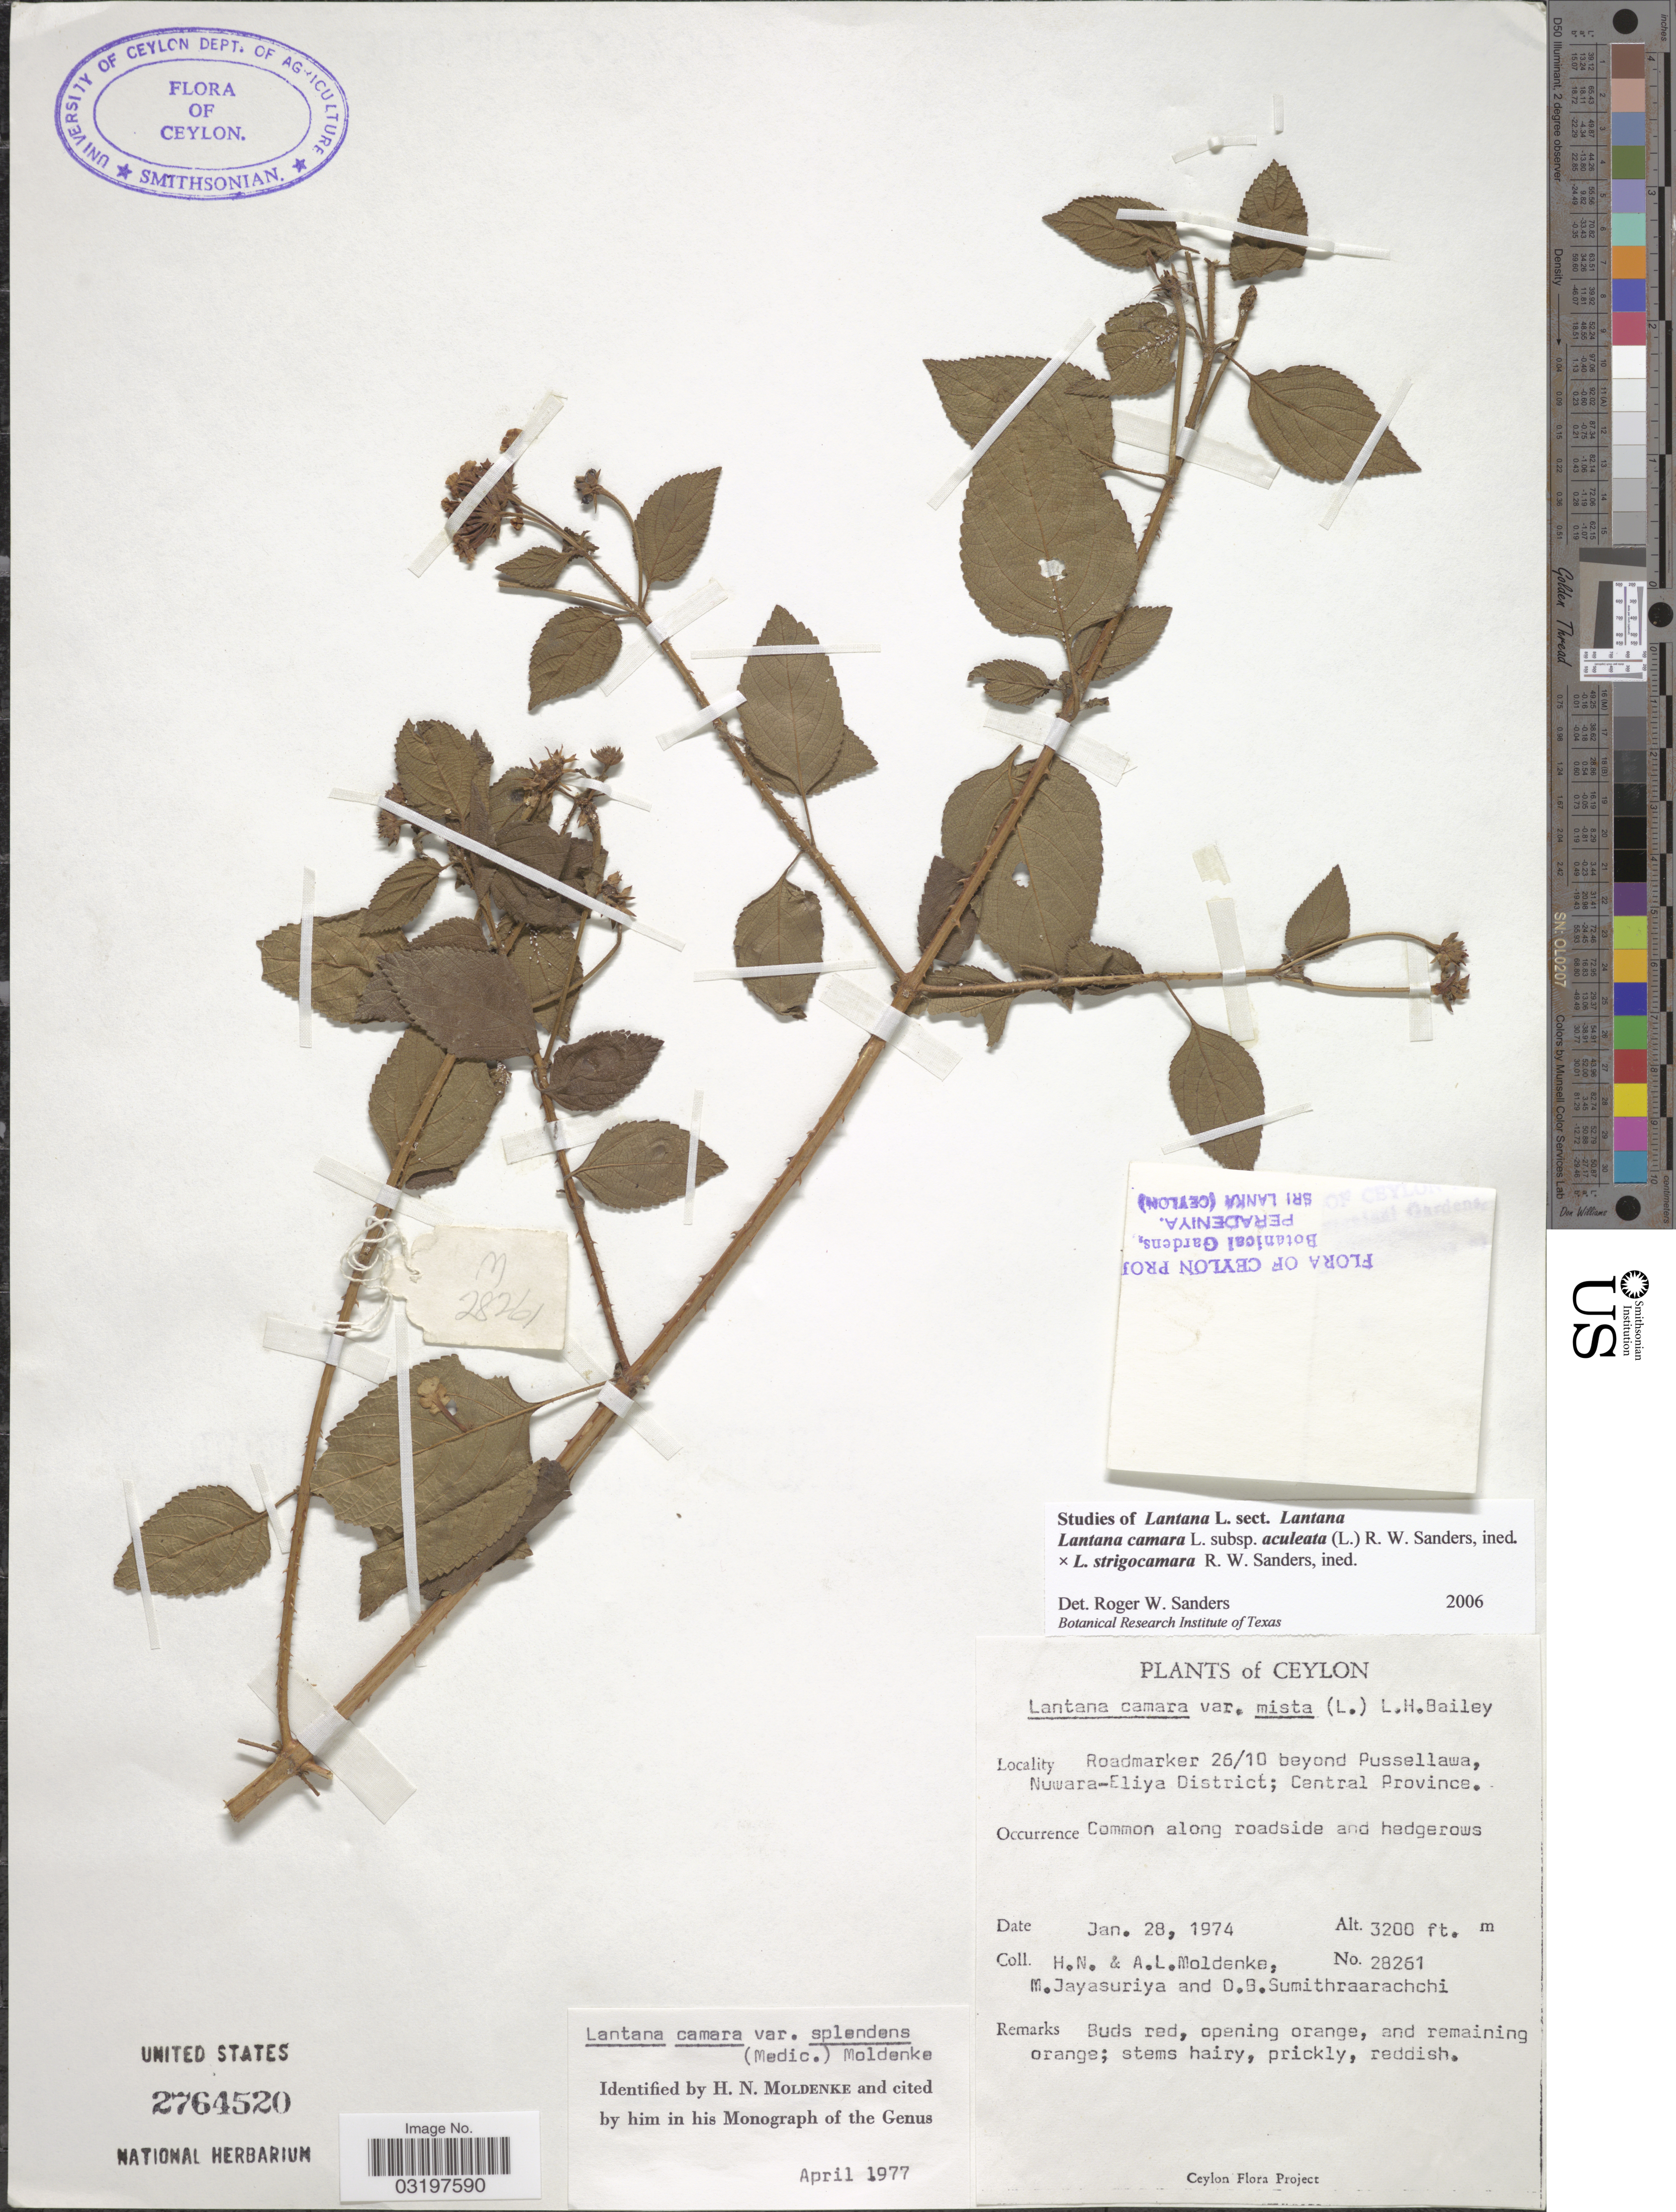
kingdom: Plantae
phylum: Tracheophyta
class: Magnoliopsida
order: Lamiales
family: Verbenaceae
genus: Lantana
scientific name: Lantana camara subsp. aculeata x L. strigocamara R. W. Sanders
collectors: H. N. Moldenke, A. L. Moldenke, M. Jayasuriya & D. B. Sumithraarachchi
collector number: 28261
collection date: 1974-01-28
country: Sri Lanka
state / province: Central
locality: Ceylon. Roadmarker 26/10 beyond Pussellawa, Nuwara-Eliya District.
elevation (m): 975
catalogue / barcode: US 2764520